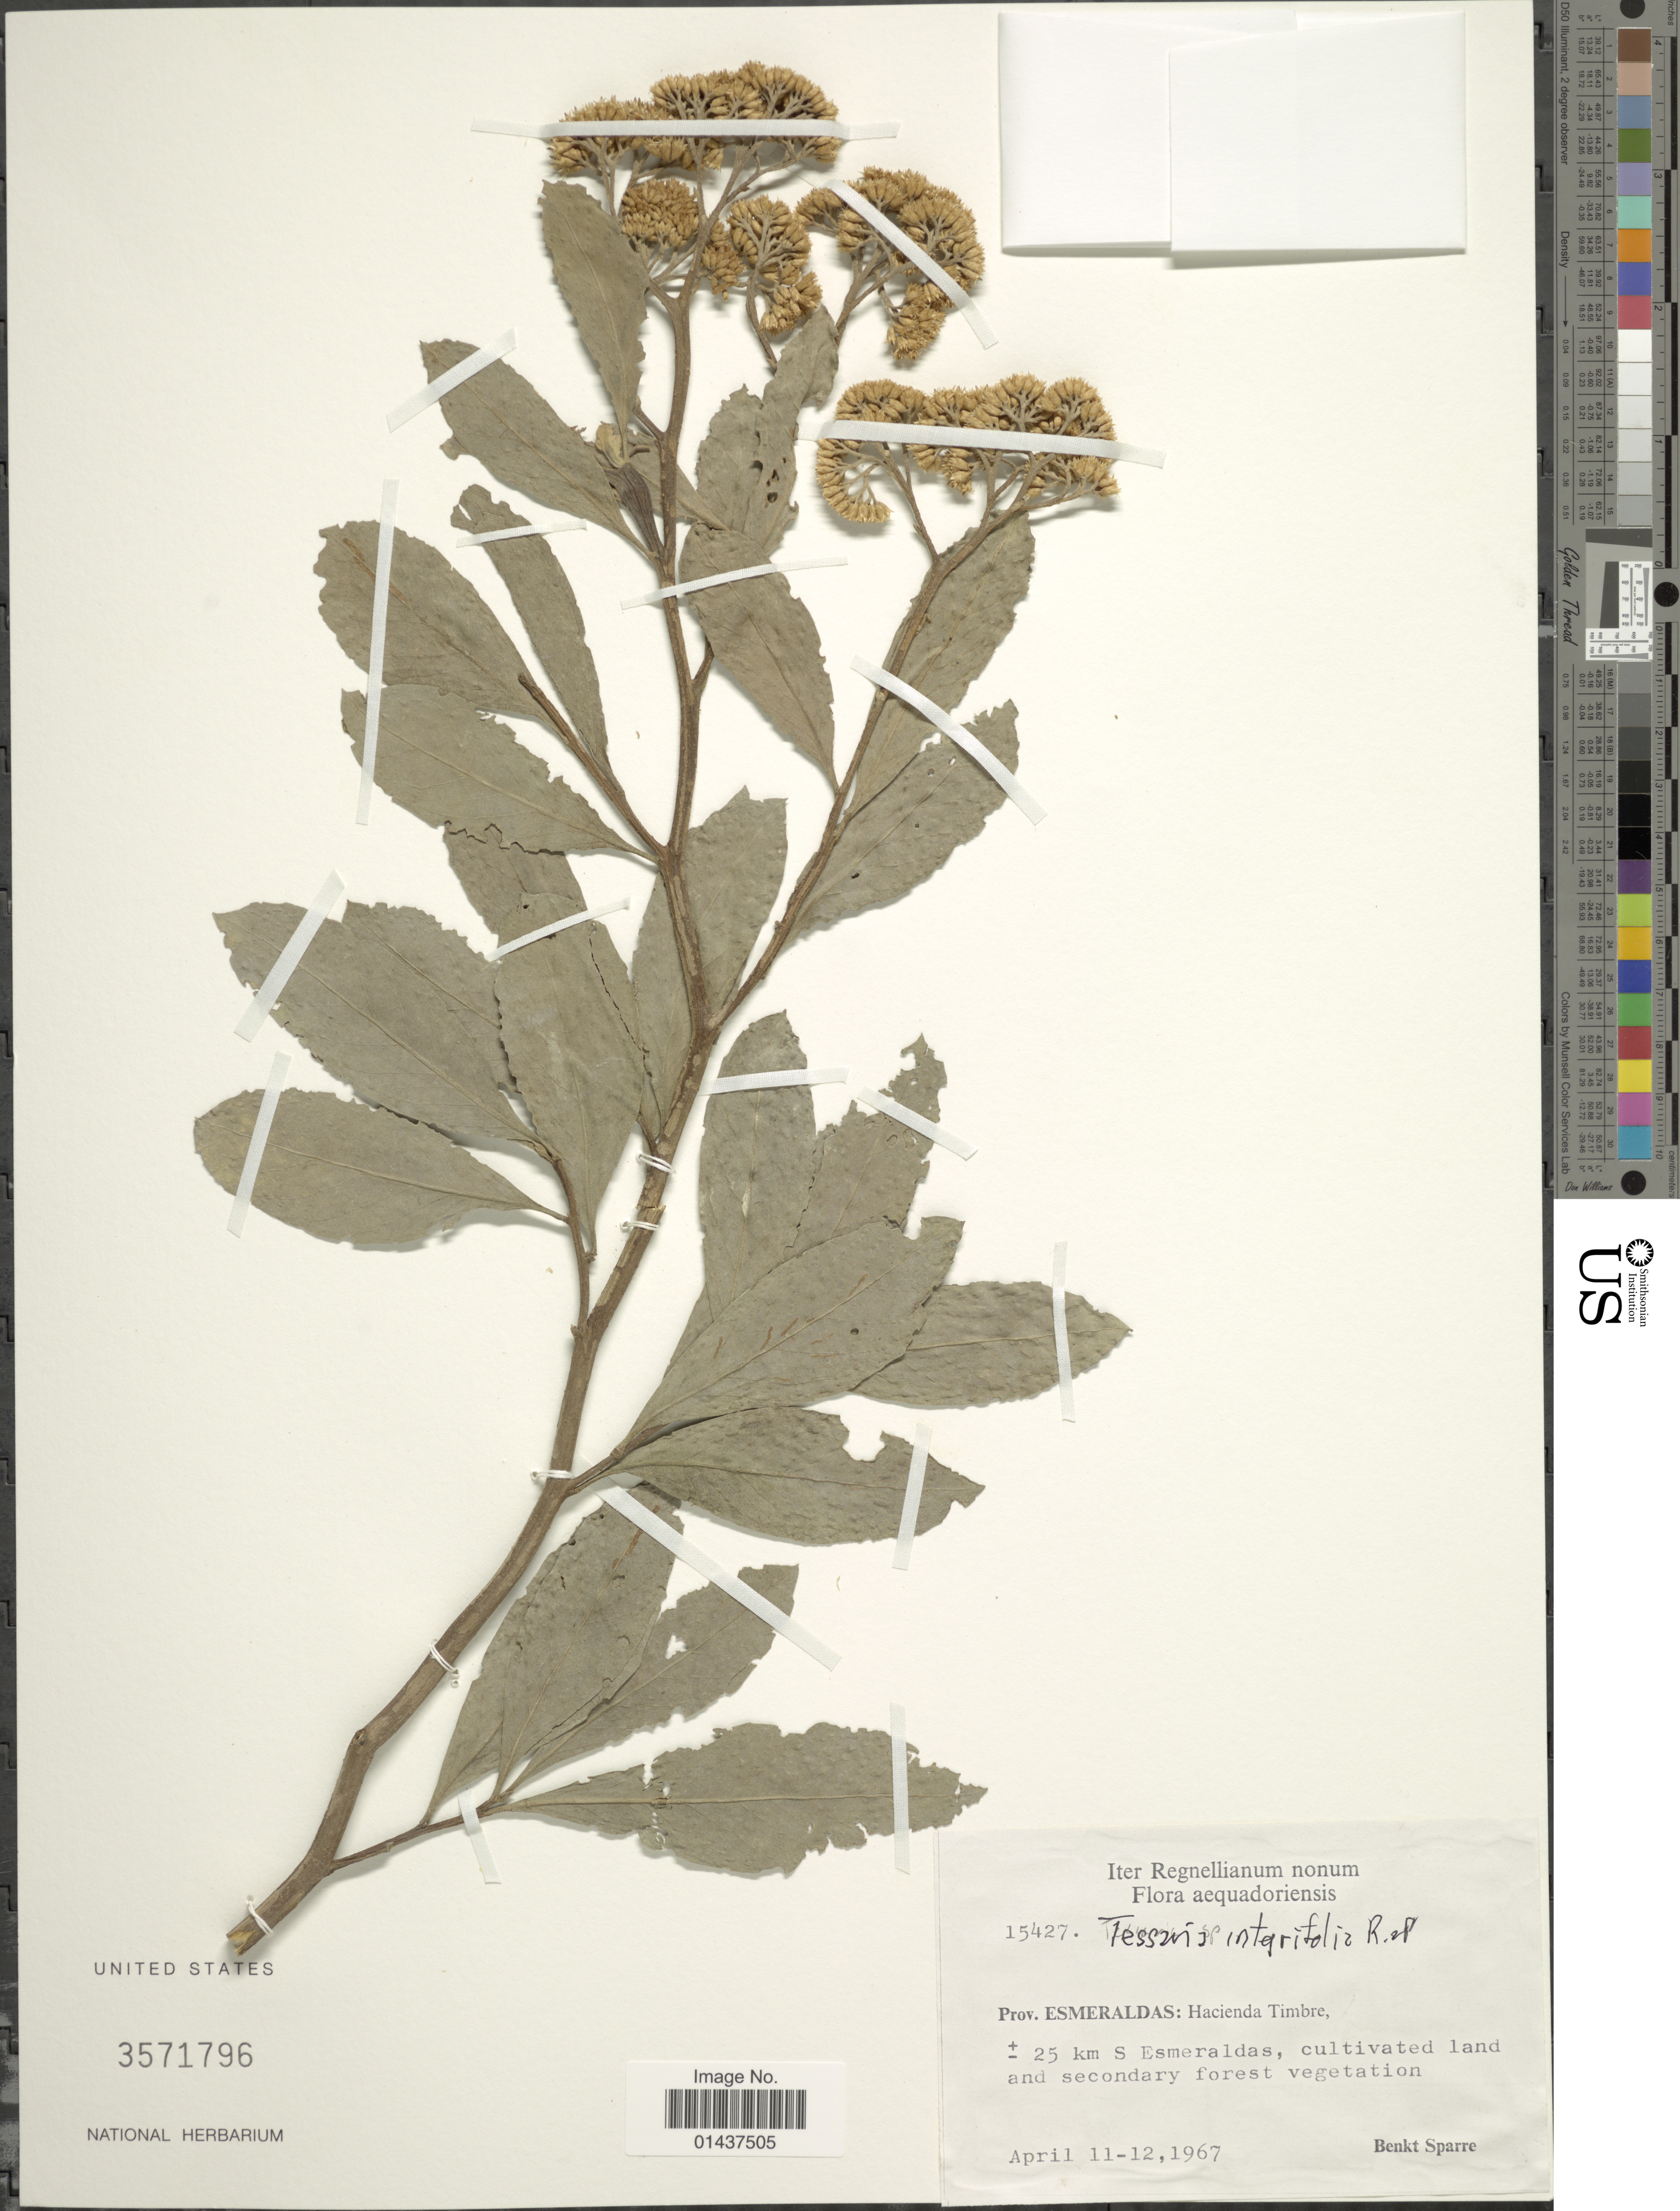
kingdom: Plantae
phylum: Tracheophyta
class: Magnoliopsida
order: Asterales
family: Asteraceae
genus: Tessaria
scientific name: Tessaria integrifolia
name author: Ruiz & Pav.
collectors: B. Sparre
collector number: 15427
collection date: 1967-04-11/1967-04-12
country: Ecuador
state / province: Esmeraldas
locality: Hacienda Timbre, ± 25 km S Esmeraldas, cultivated land and secondary forest vegetation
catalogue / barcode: US 3571796